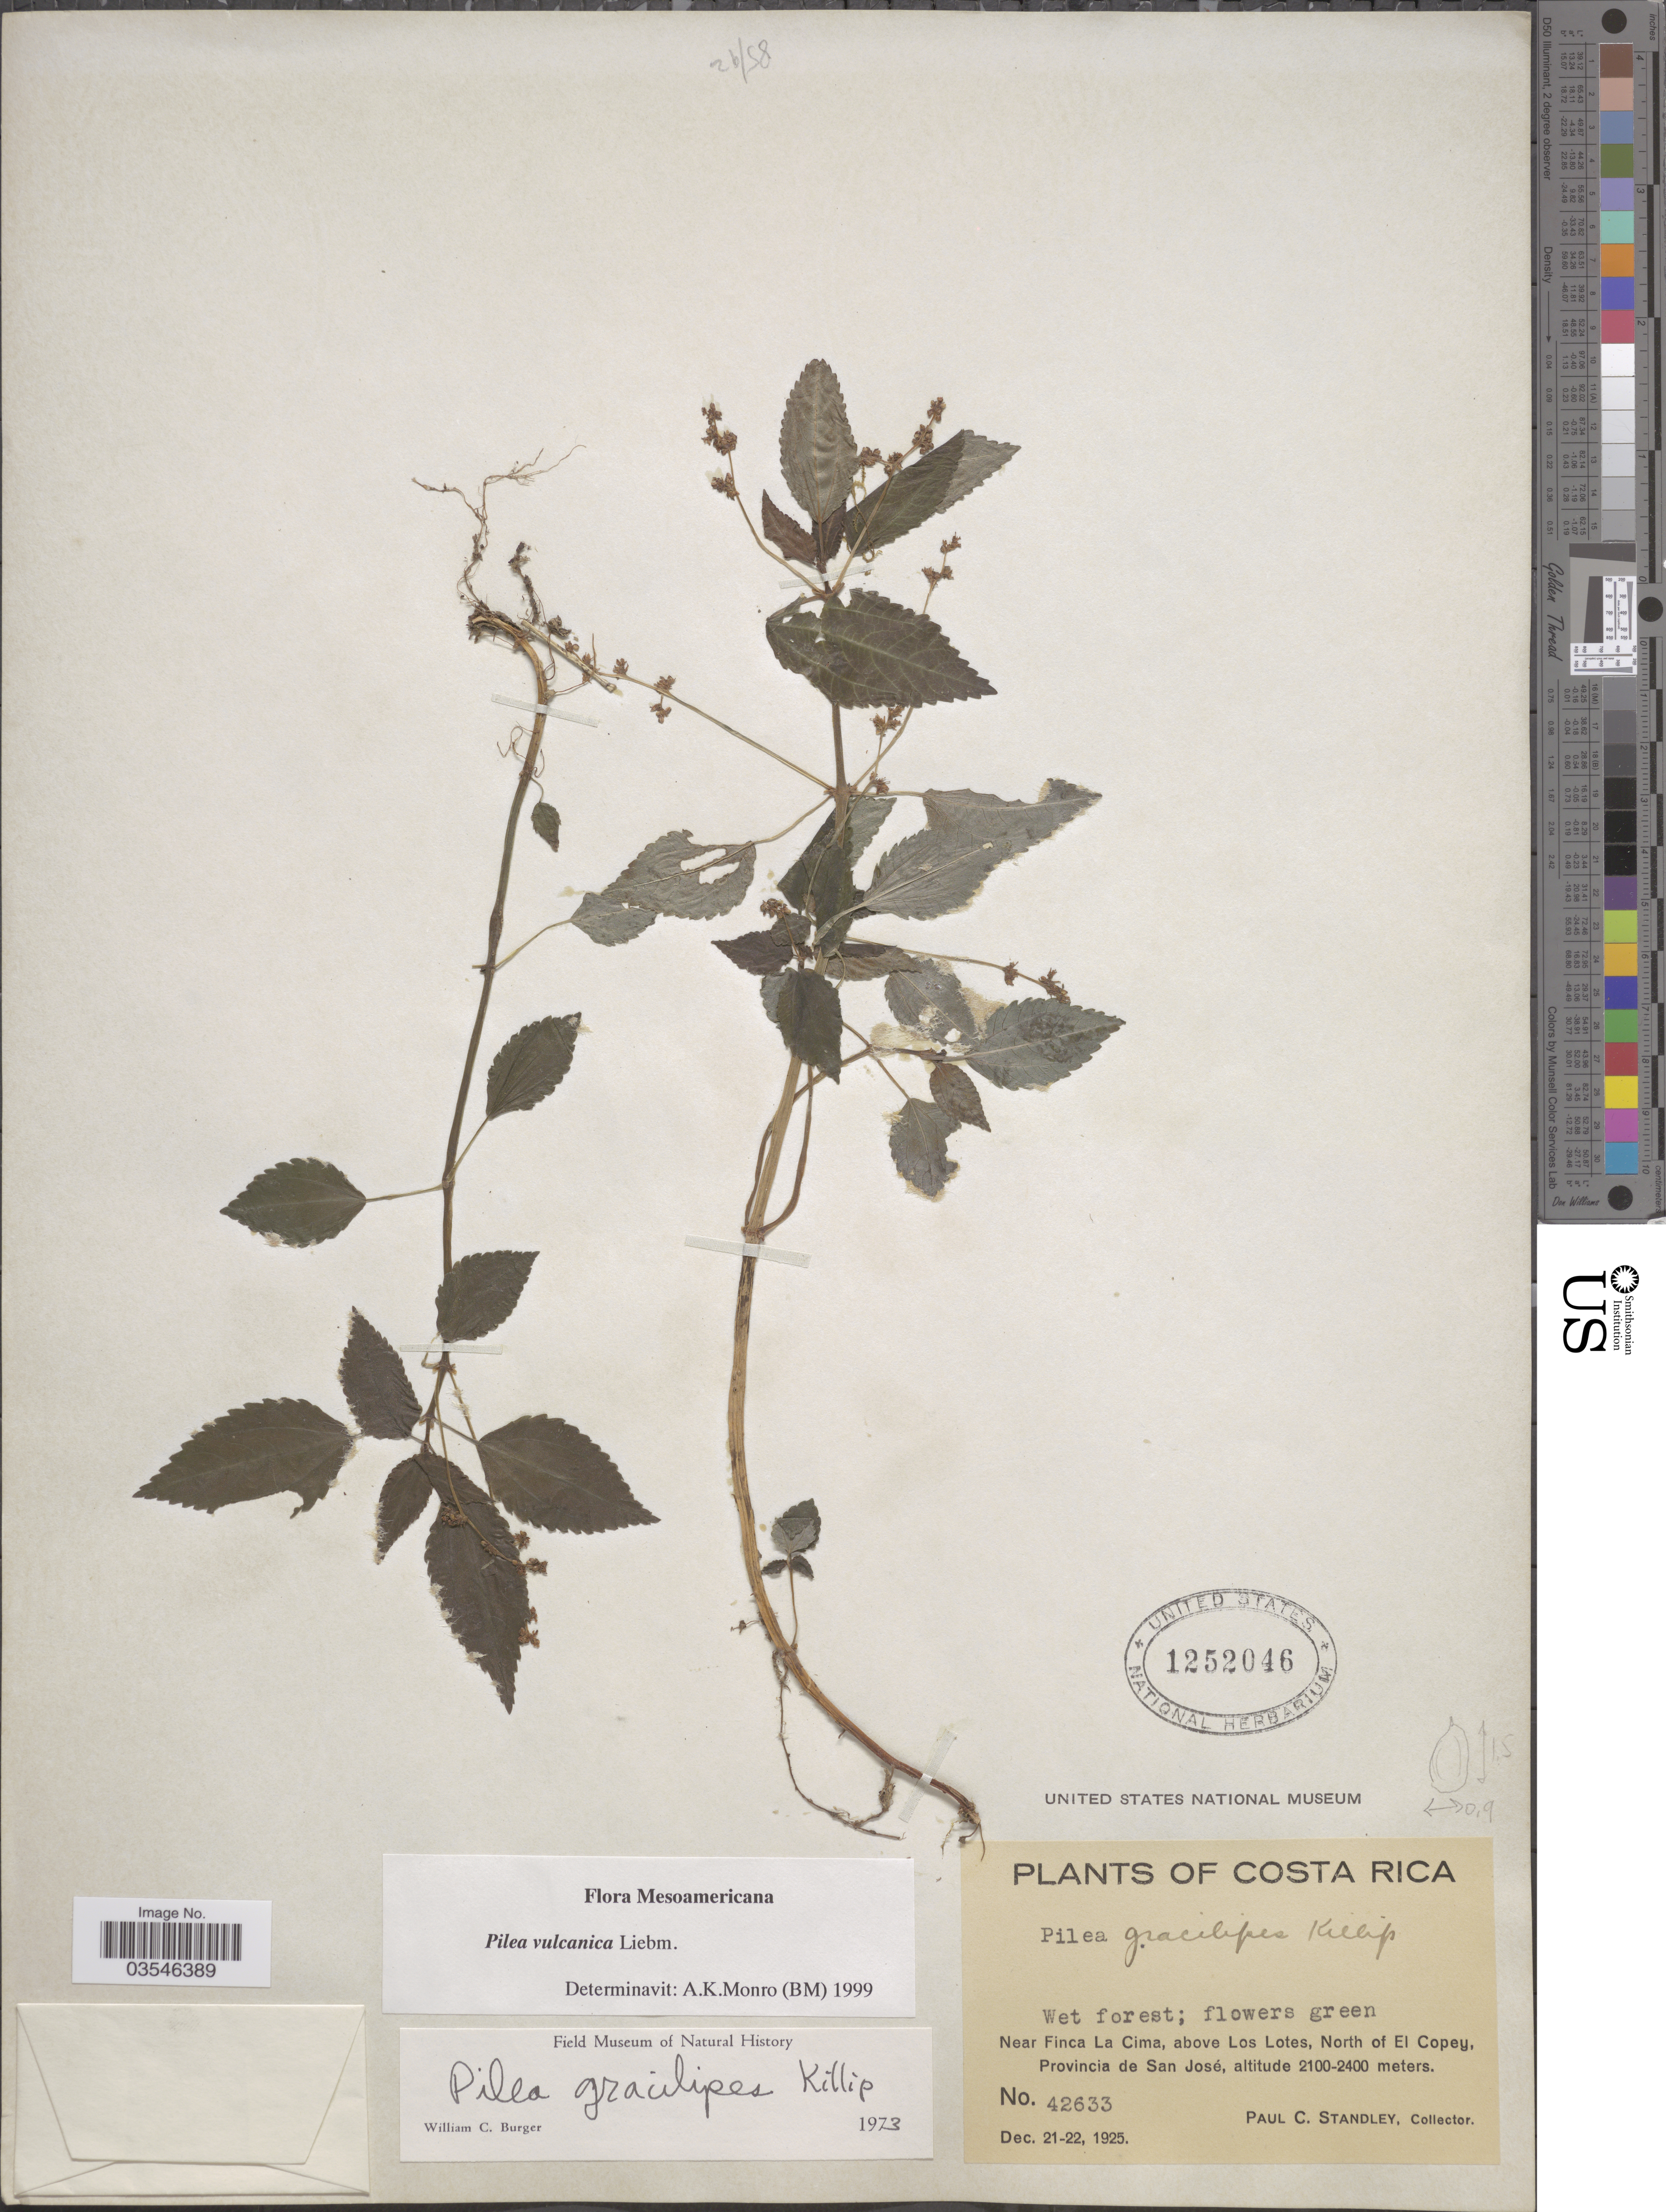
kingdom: Plantae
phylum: Tracheophyta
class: Magnoliopsida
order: Rosales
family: Urticaceae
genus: Pilea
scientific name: Pilea vulcanica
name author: Liebm.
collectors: P. C. Standley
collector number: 42633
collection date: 1925-12-21/1925-12-22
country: Costa Rica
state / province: San José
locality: Near FInca La Cima, above Los Lotes, North of El Copey.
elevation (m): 2100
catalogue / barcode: US 1252046